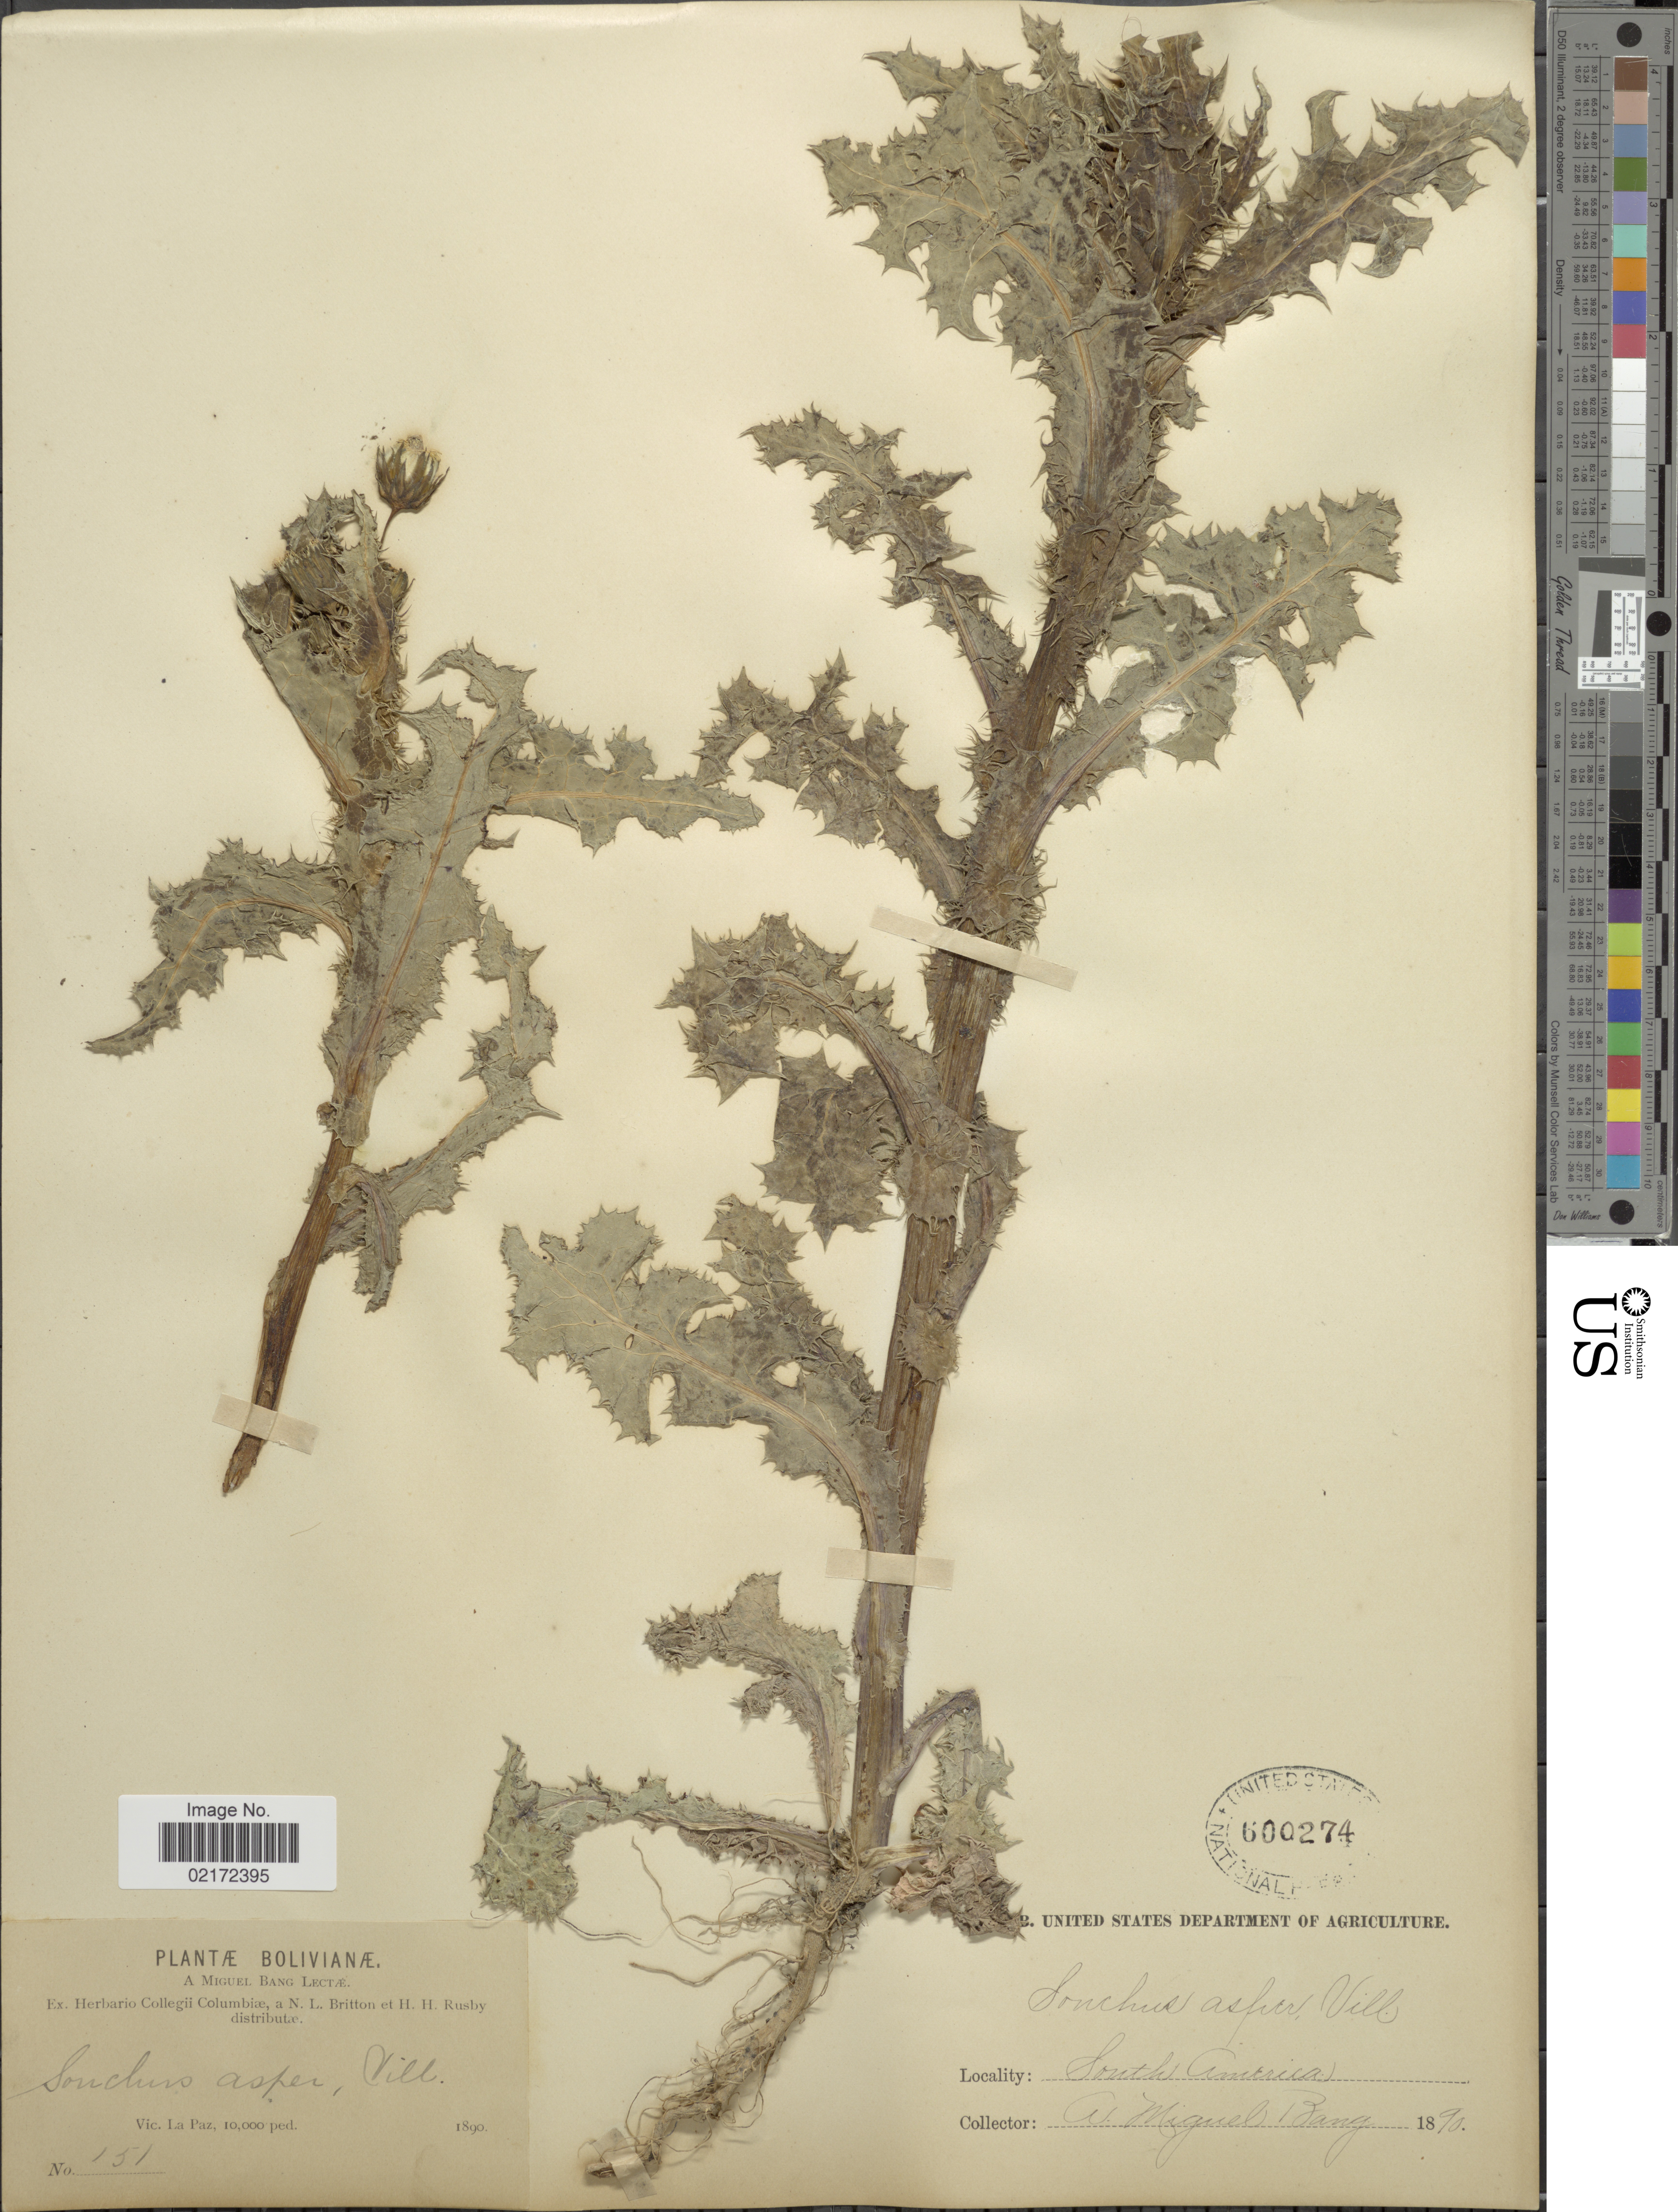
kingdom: Plantae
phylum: Tracheophyta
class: Magnoliopsida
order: Asterales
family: Asteraceae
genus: Sonchus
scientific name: Sonchus asper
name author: (L.) Hill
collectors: M. Bang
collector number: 151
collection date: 1890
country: Bolivia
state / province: La Paz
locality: Vic. La Paz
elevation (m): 3048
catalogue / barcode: US 600274